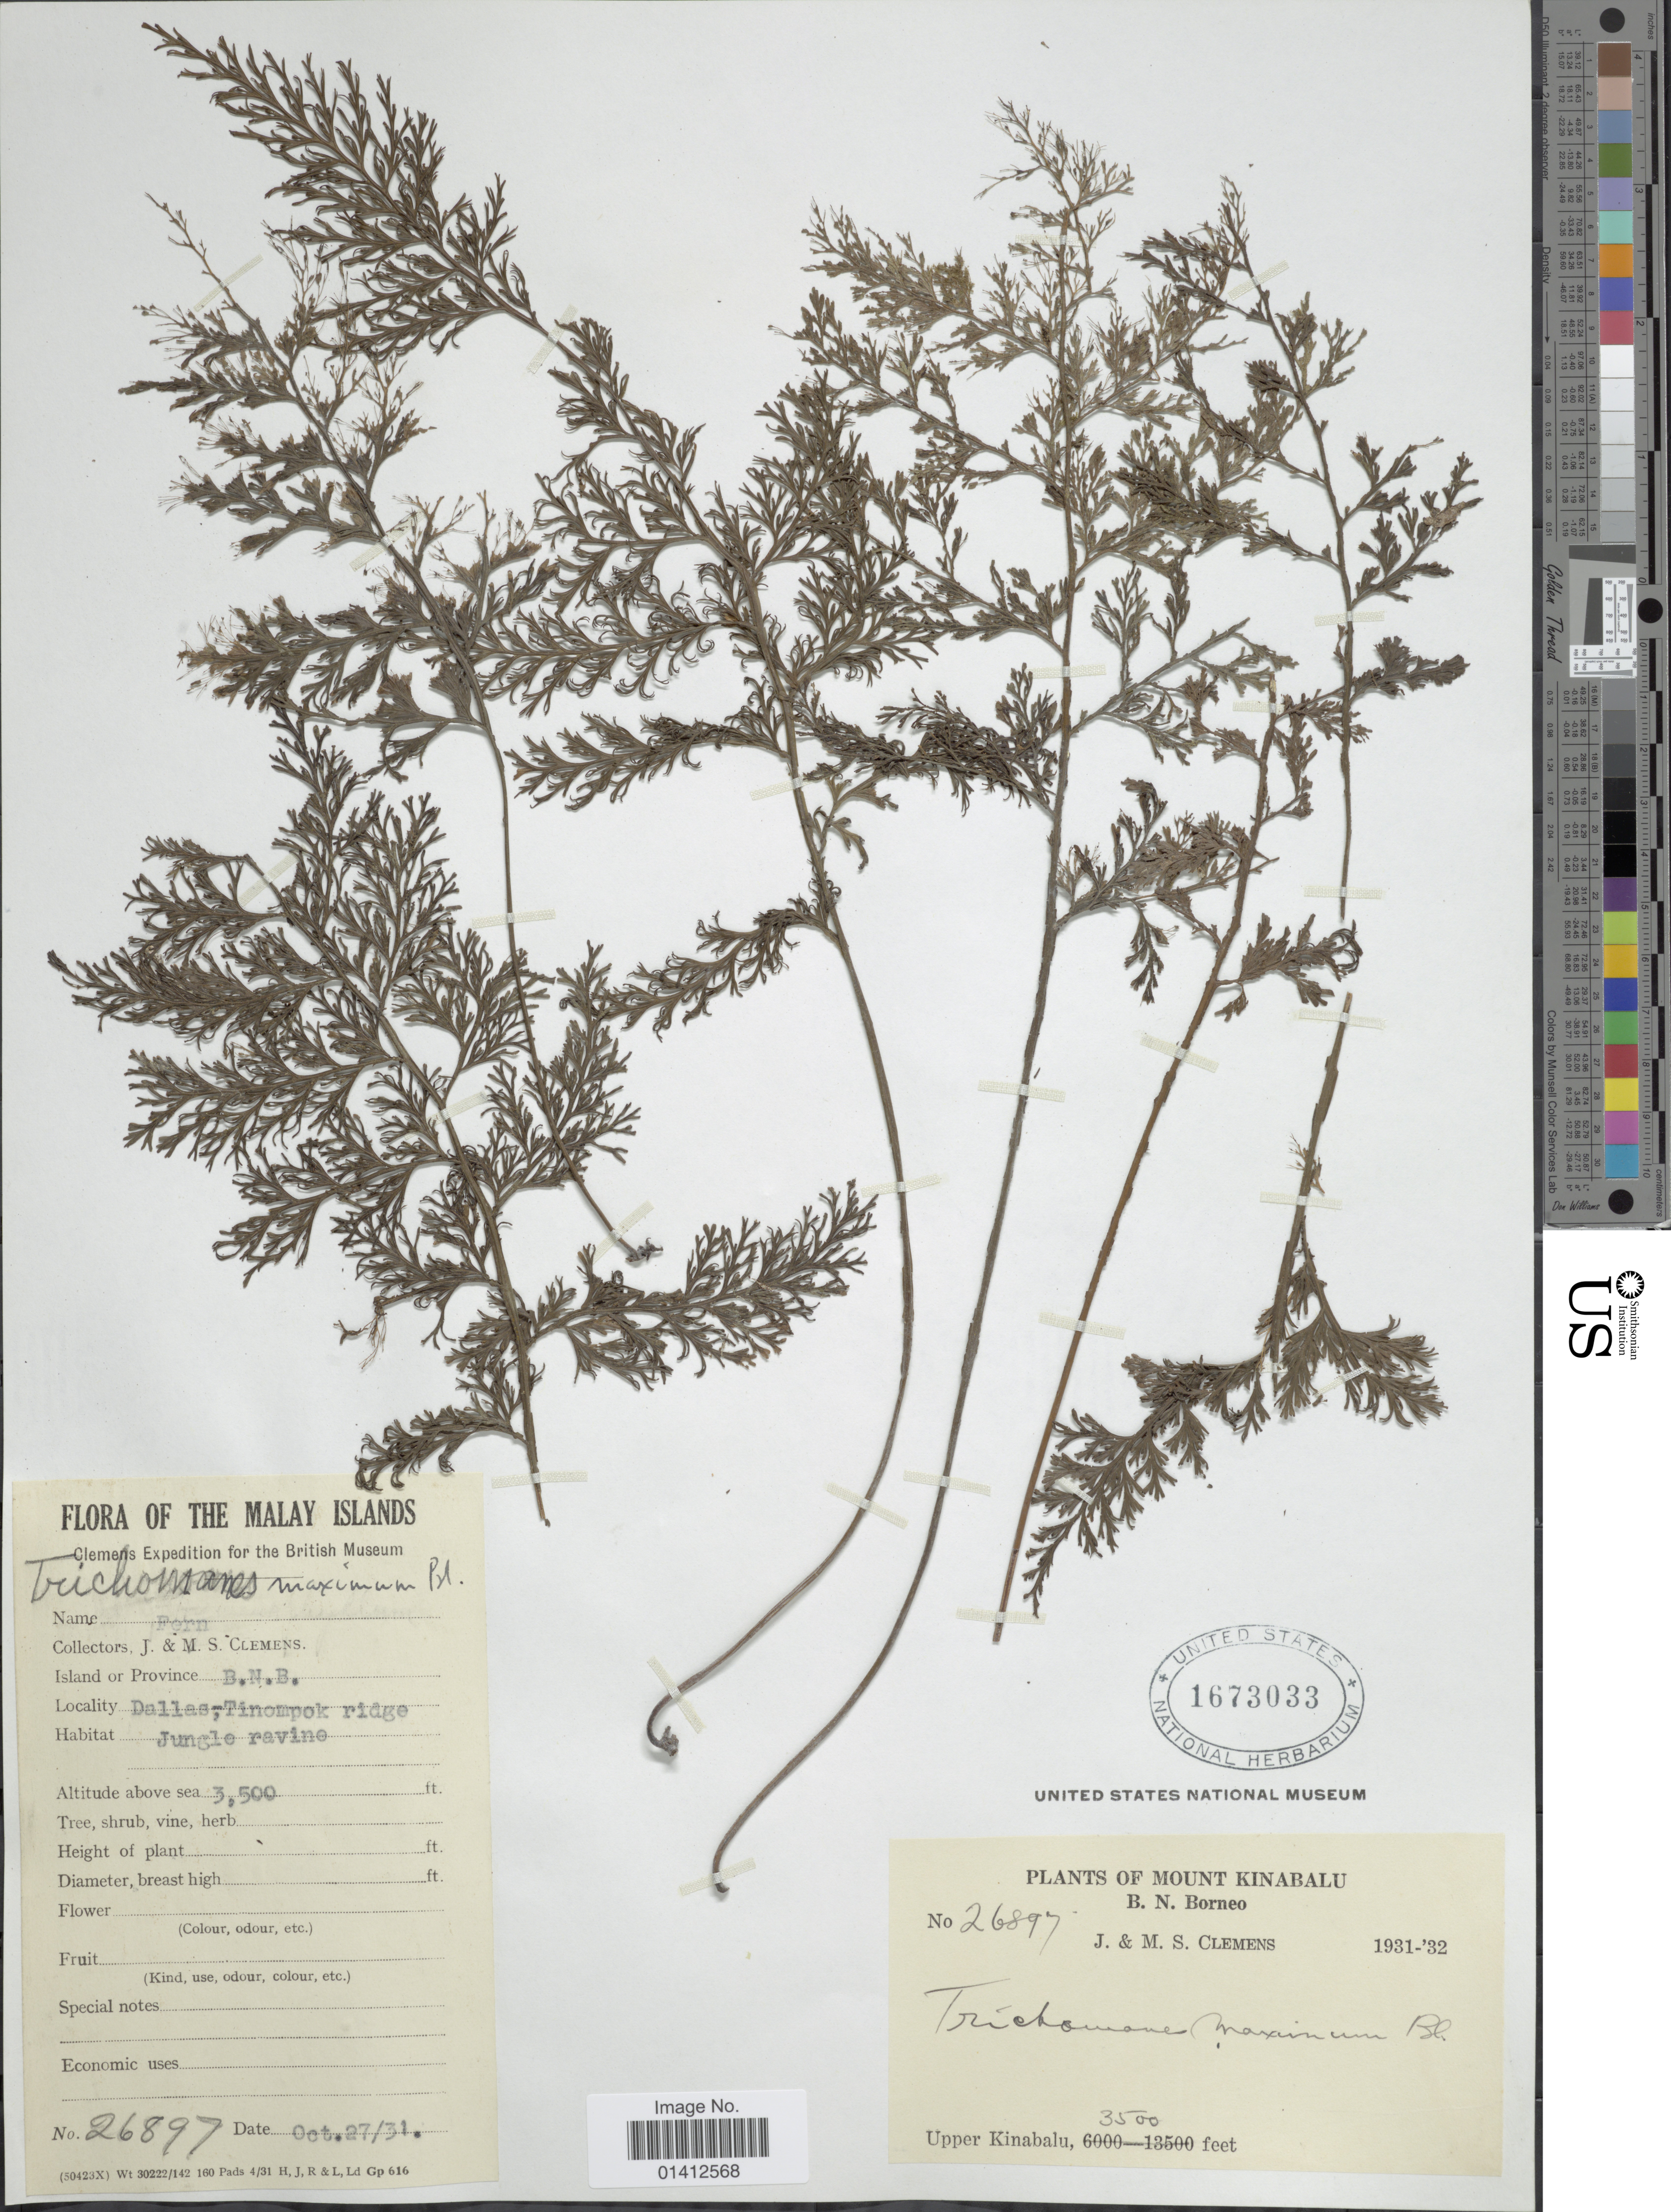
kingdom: Plantae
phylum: Tracheophyta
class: Polypodiopsida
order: Hymenophyllales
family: Hymenophyllaceae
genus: Vandenboschia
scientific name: Vandenboschia maxima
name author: (Blume) Copel.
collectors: J. Clemens & M. S. Clemens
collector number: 26897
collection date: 1931-10-27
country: Malaysia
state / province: Sabah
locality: Mount KInabalu, B.N.Borneo, Upper Kinabalu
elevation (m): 1067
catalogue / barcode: US 1673033